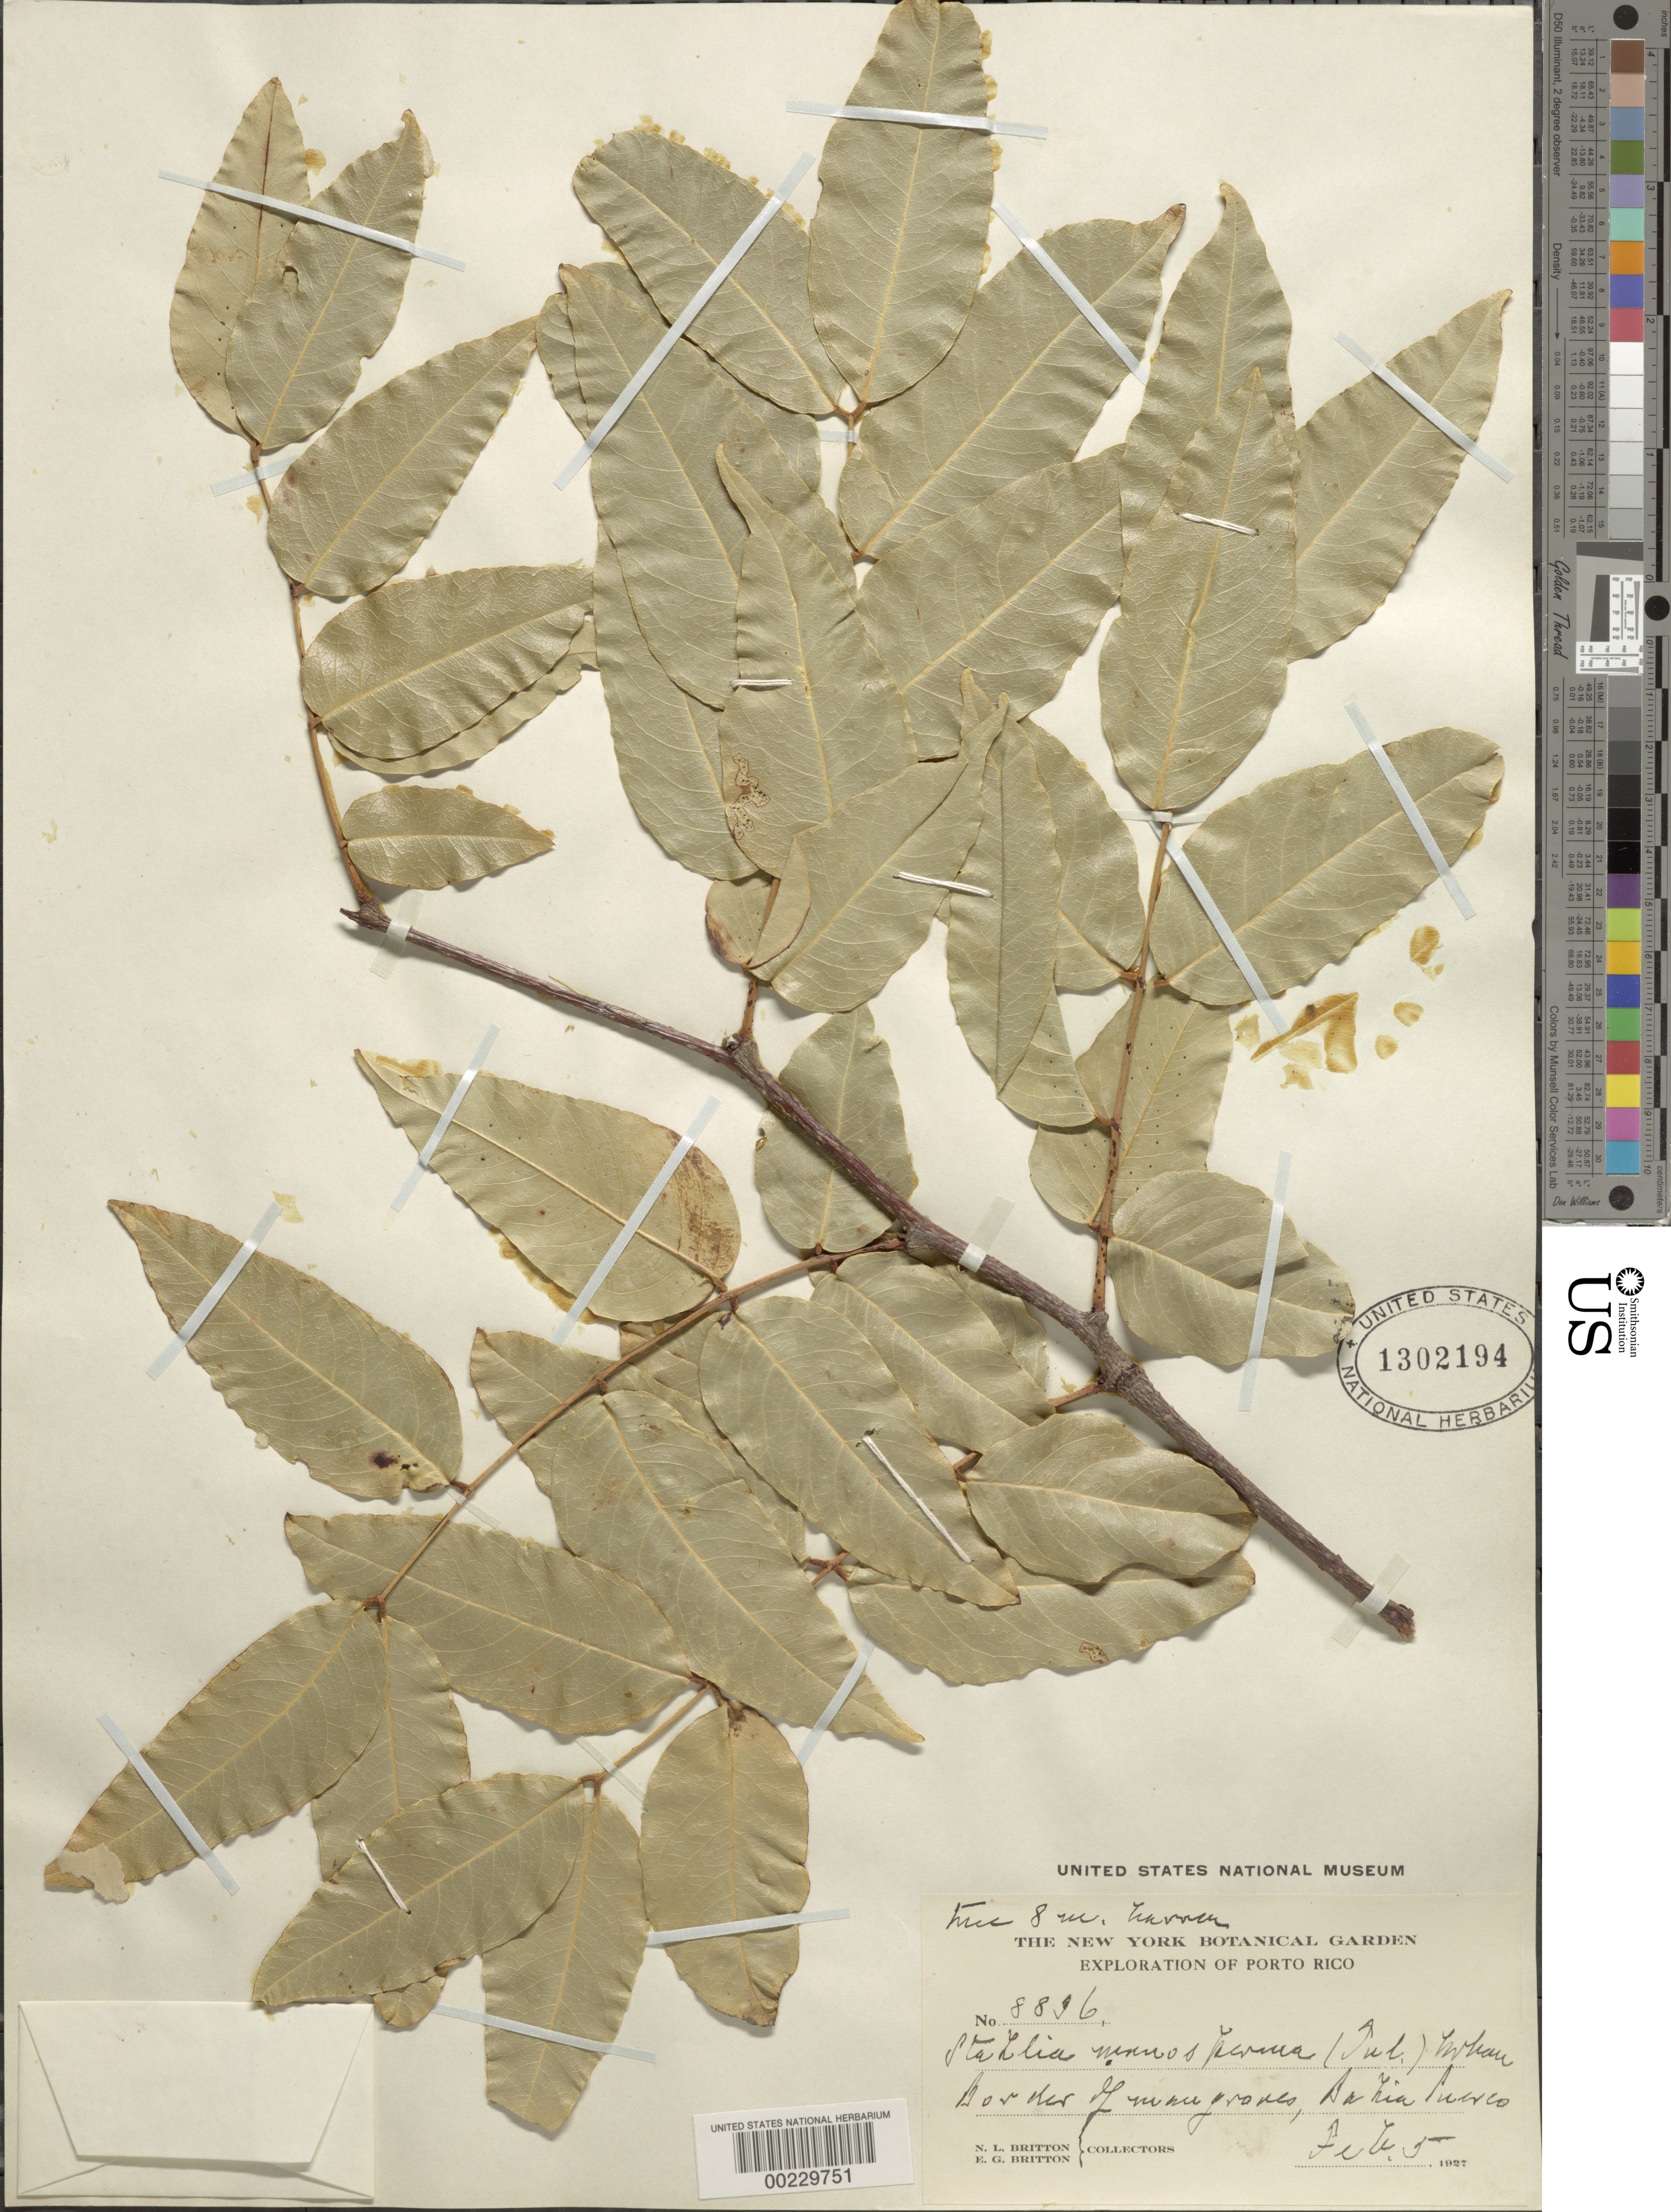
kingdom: Plantae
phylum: Tracheophyta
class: Magnoliopsida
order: Fabales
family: Fabaceae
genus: Libidibia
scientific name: Libidibia monosperma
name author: (Tul.) Gagnon & G.P. Lewis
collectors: N. Britton & E. G. Britton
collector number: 8836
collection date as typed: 05 Feb 1927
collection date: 1927-02-05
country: Puerto Rico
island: Greater Antilles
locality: Bahia puerco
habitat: Border of mangroves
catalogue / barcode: US 1302194